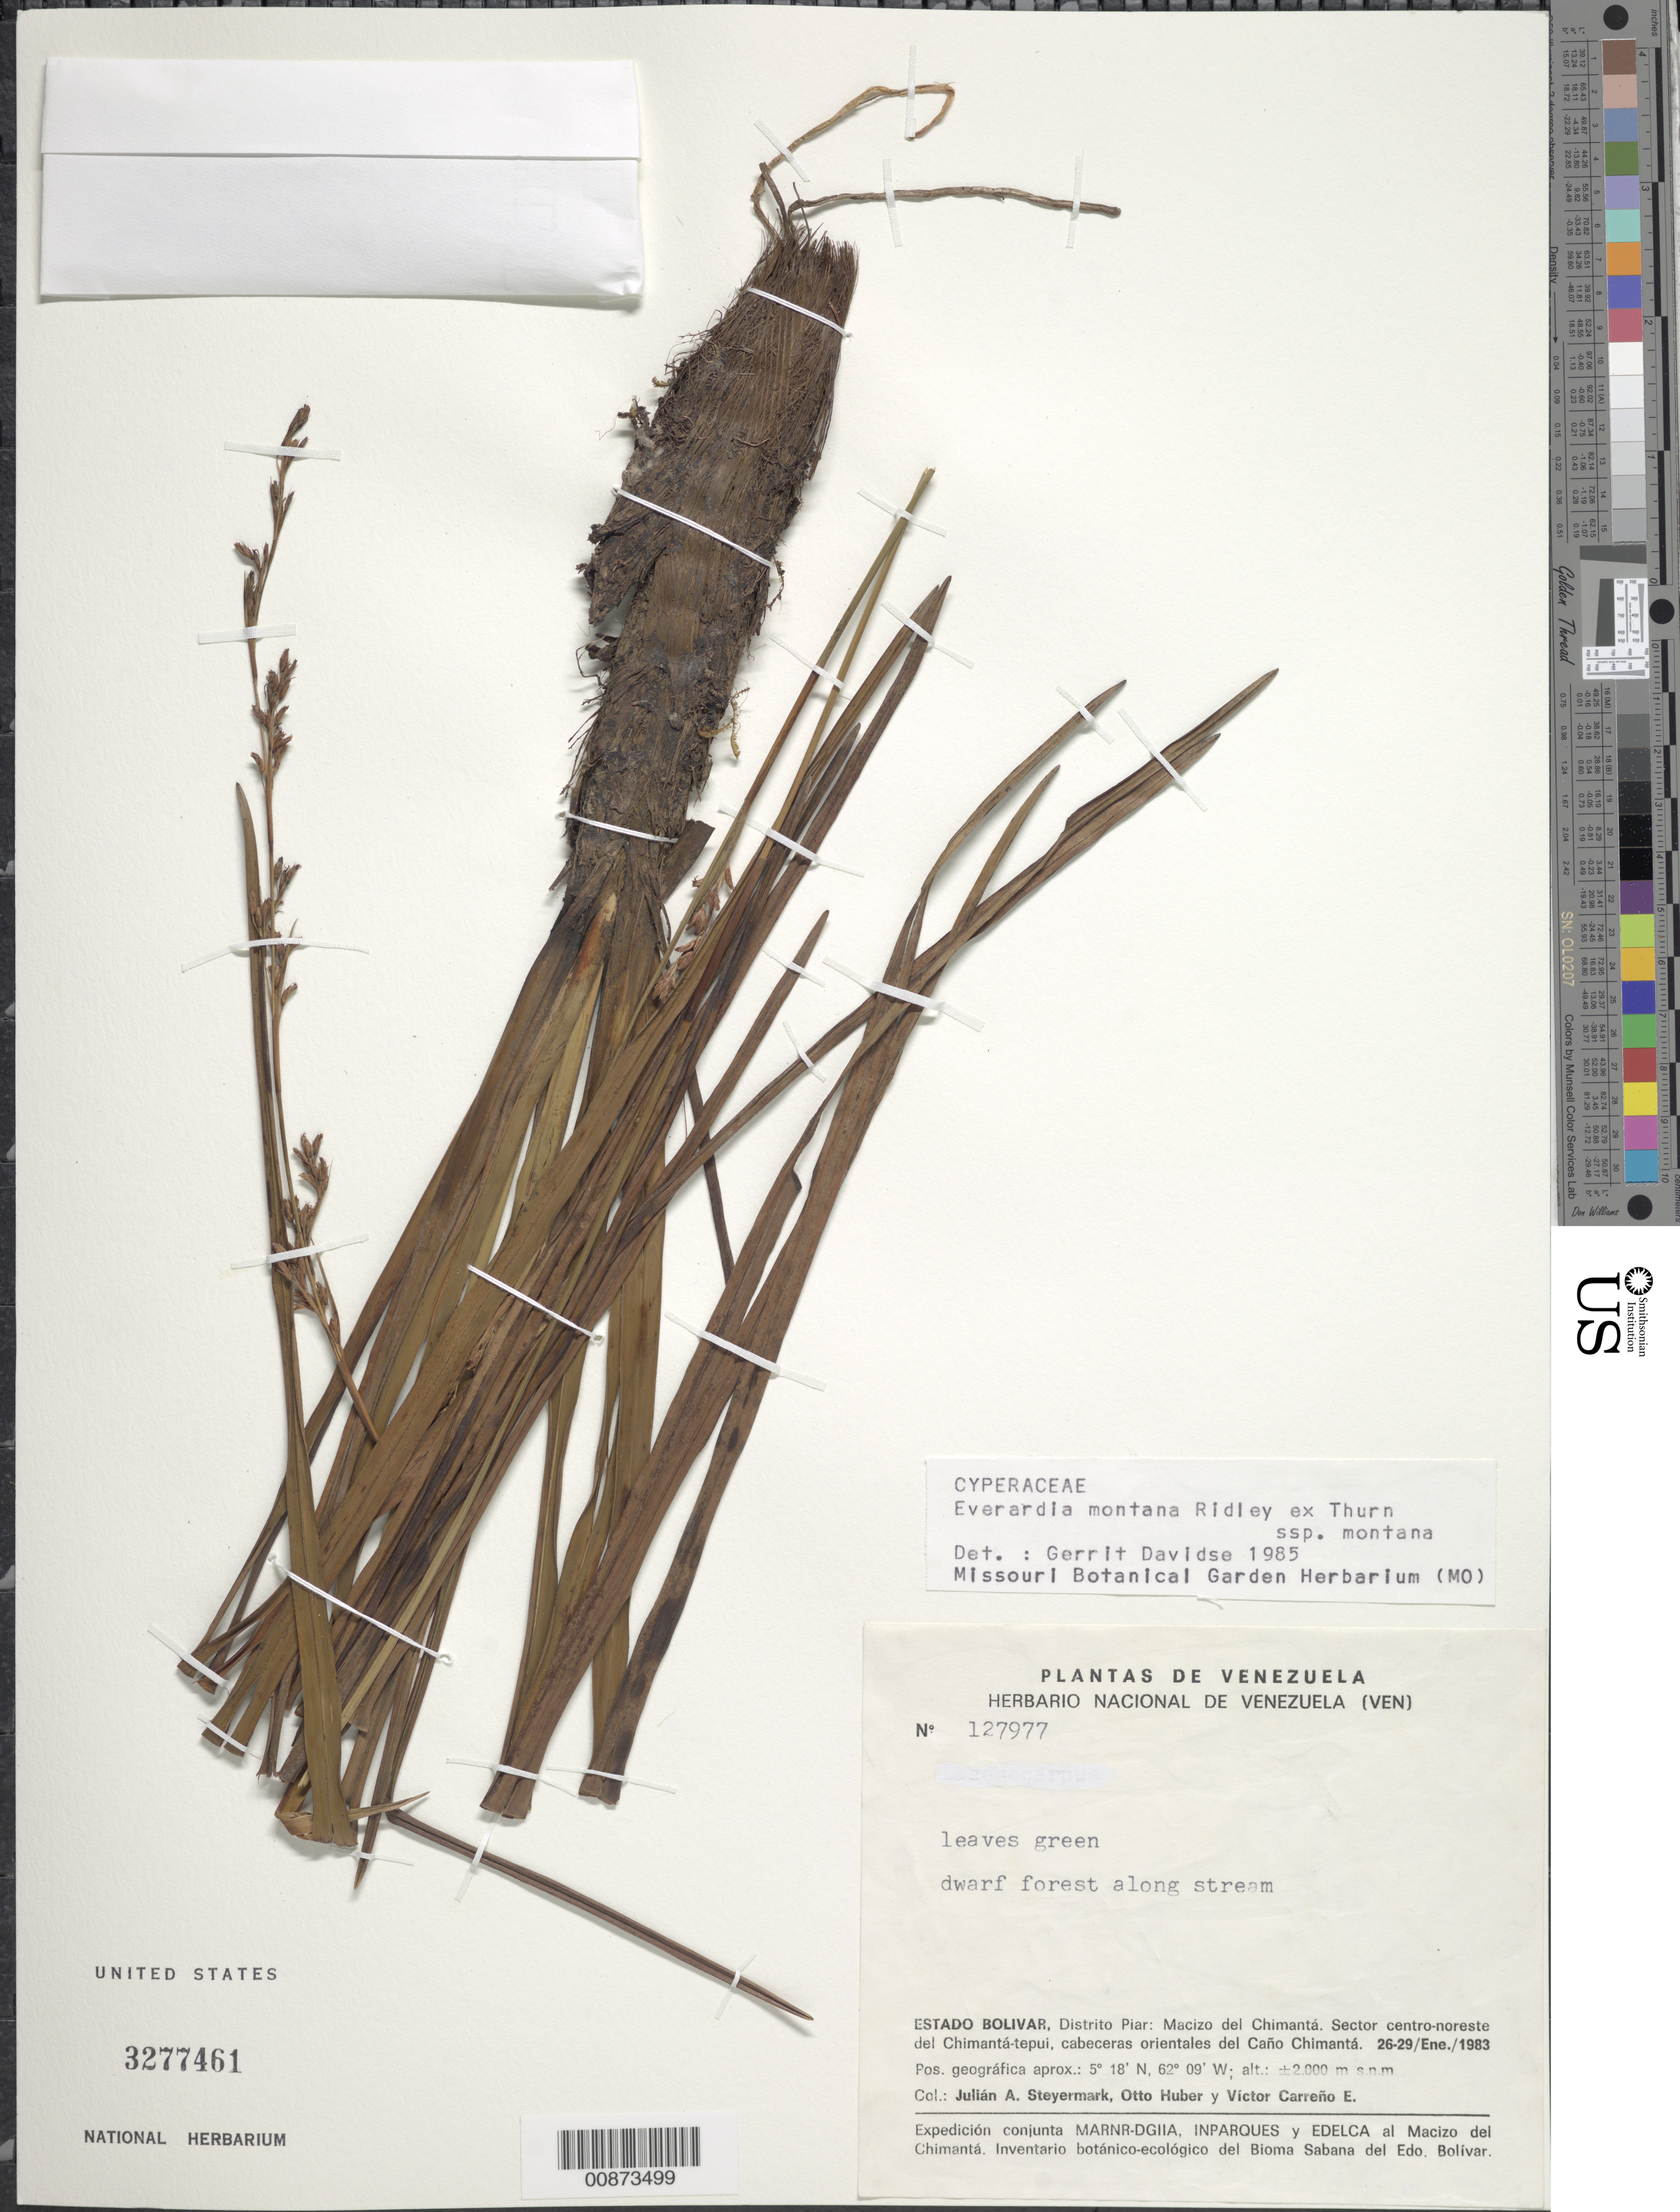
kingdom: Plantae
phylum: Tracheophyta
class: Liliopsida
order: Poales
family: Cyperaceae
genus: Cephalocarpus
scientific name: Cephalocarpus montanus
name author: (Ridley) S.M. Costa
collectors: J. Steyermark, O. Huber & V. Carreño E.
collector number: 127977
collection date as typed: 26-Jan-83 to 29-Jan-83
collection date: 1983-01-26/1983-01-29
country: Venezuela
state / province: Bolívar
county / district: Piar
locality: Macizo del Chimantá, sector centro-noreste del Chimantá-tepuí, cabeceras orientales del Caño Chimantá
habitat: Dwarf forest along stream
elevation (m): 2000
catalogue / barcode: US 3277461